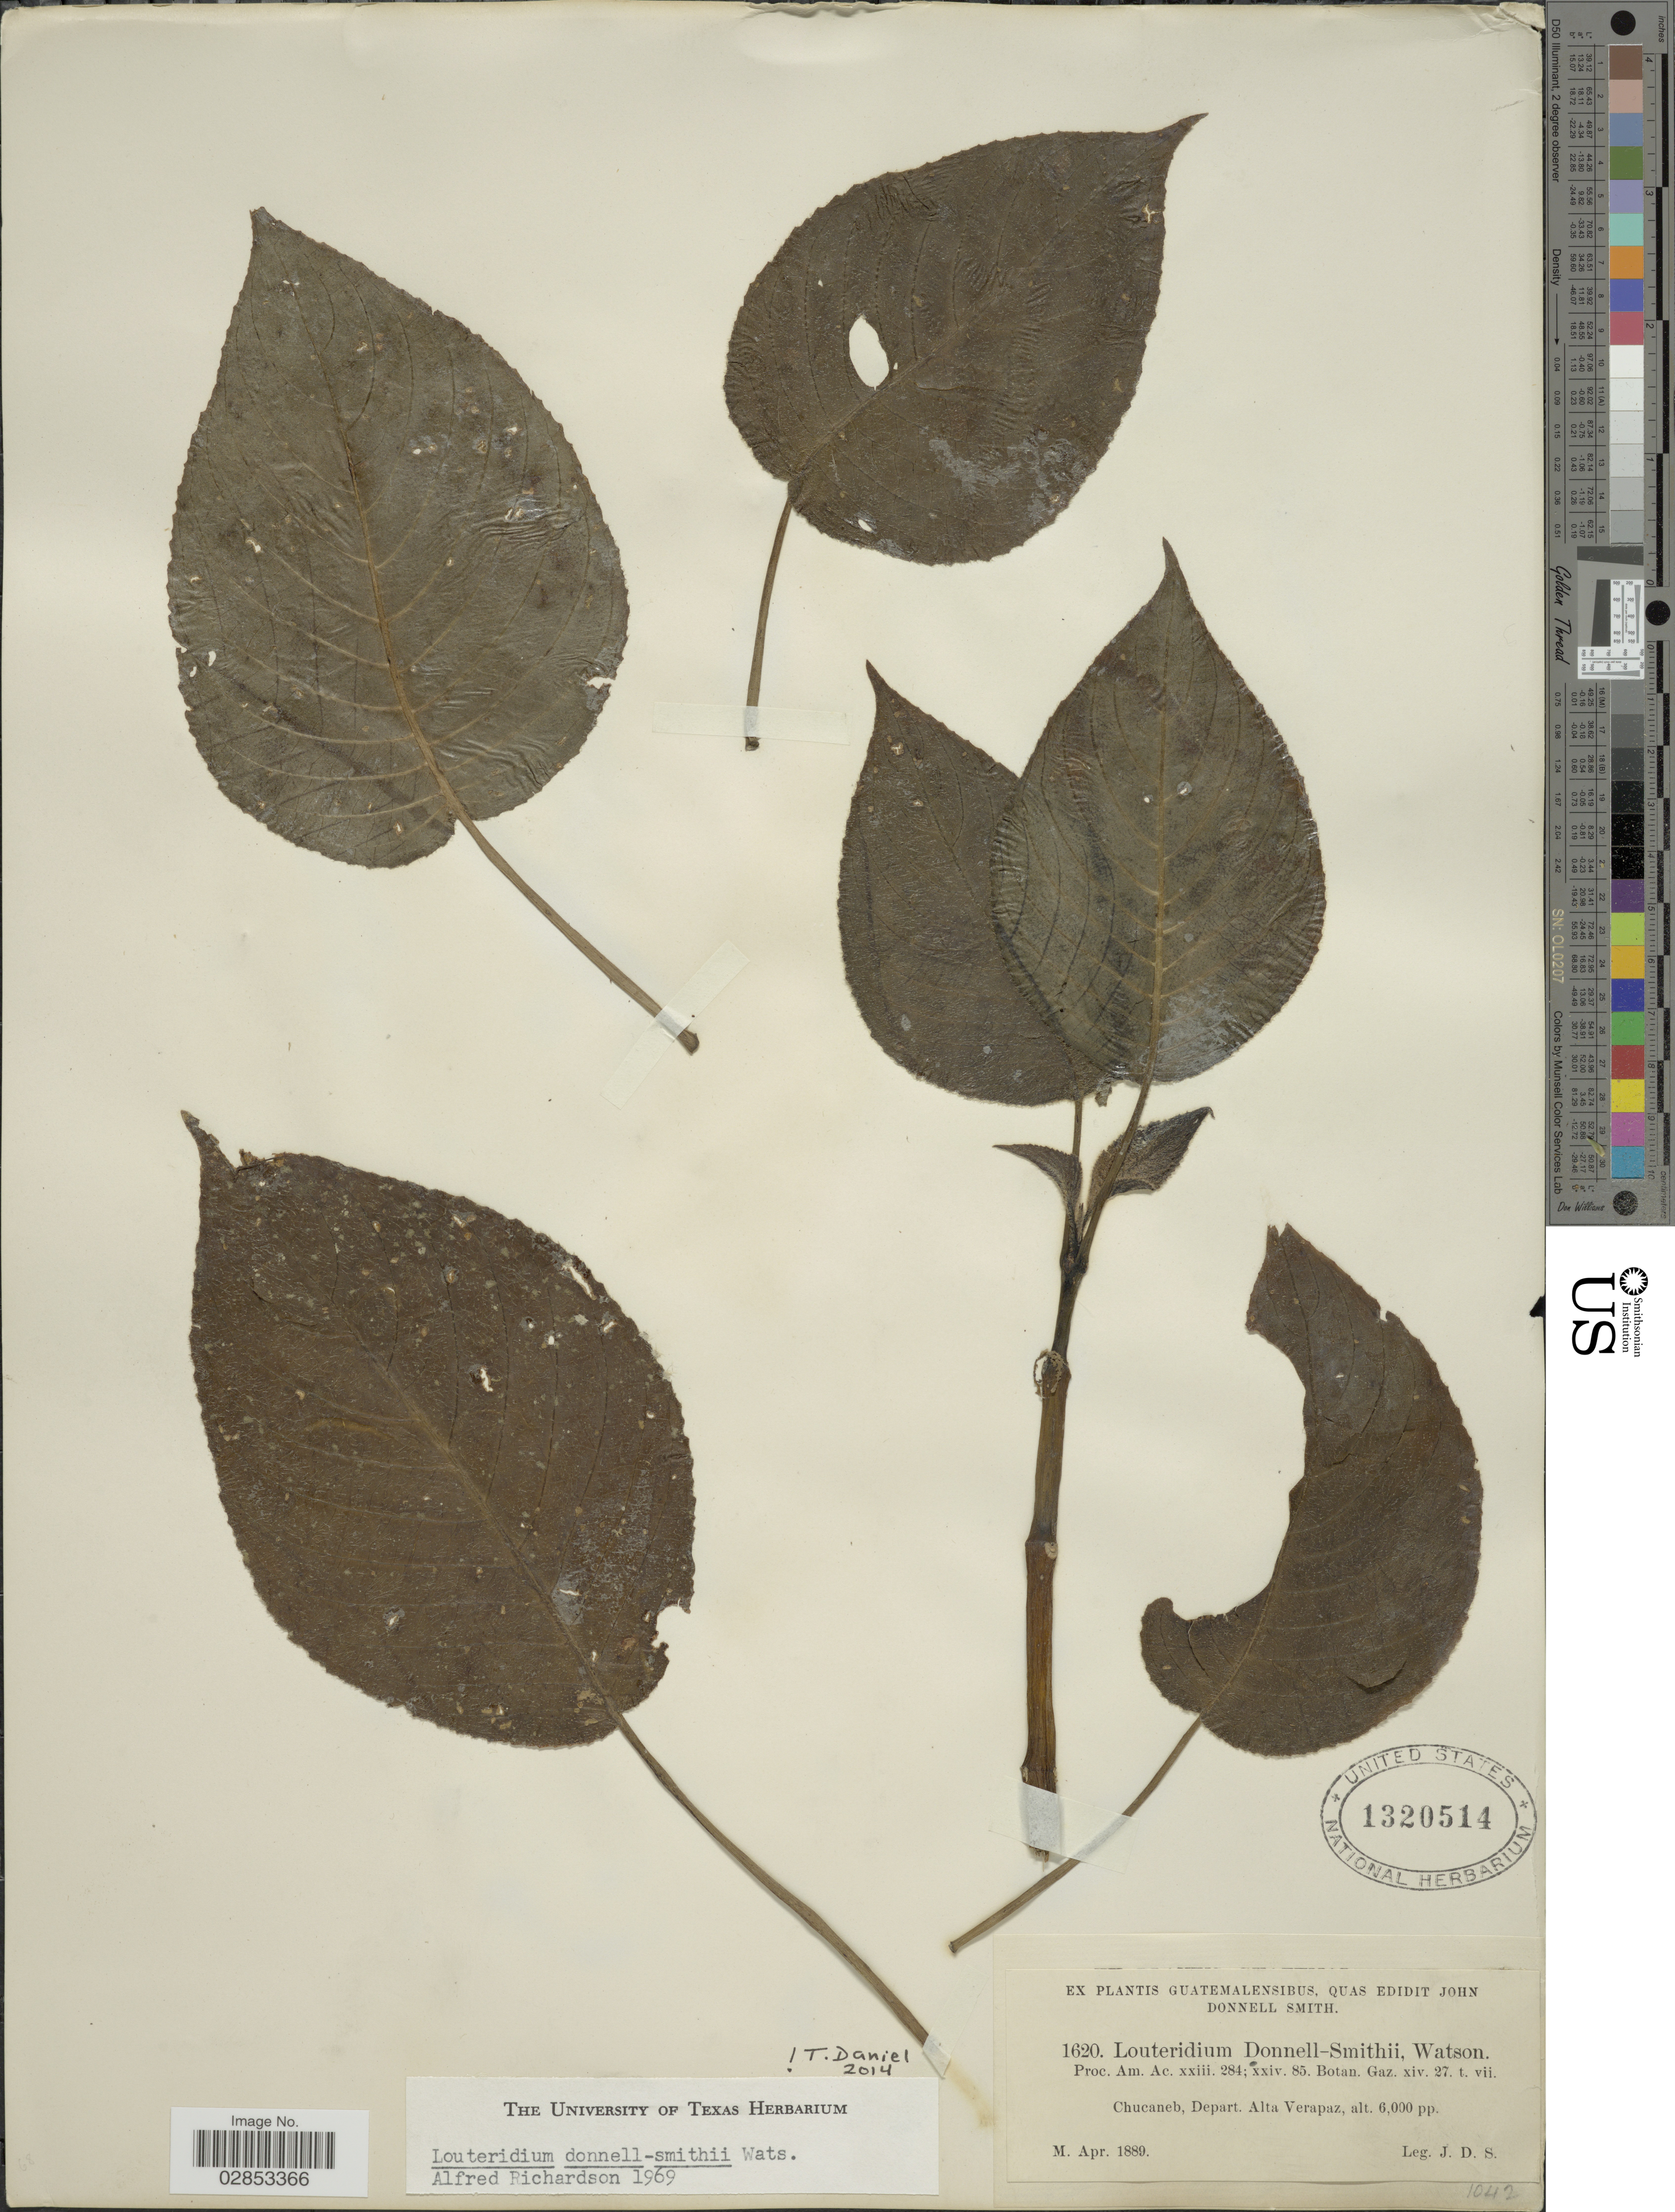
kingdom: Plantae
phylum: Tracheophyta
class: Magnoliopsida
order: Lamiales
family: Acanthaceae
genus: Louteridium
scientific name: Louteridium donnell-smithii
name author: S. Watson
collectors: J. Donnell Smith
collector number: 1620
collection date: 1889-04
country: Guatemala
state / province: Alta Verapaz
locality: Chucaneb, Depart. Alta Verapaz.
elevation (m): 1829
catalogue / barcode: US 1320514